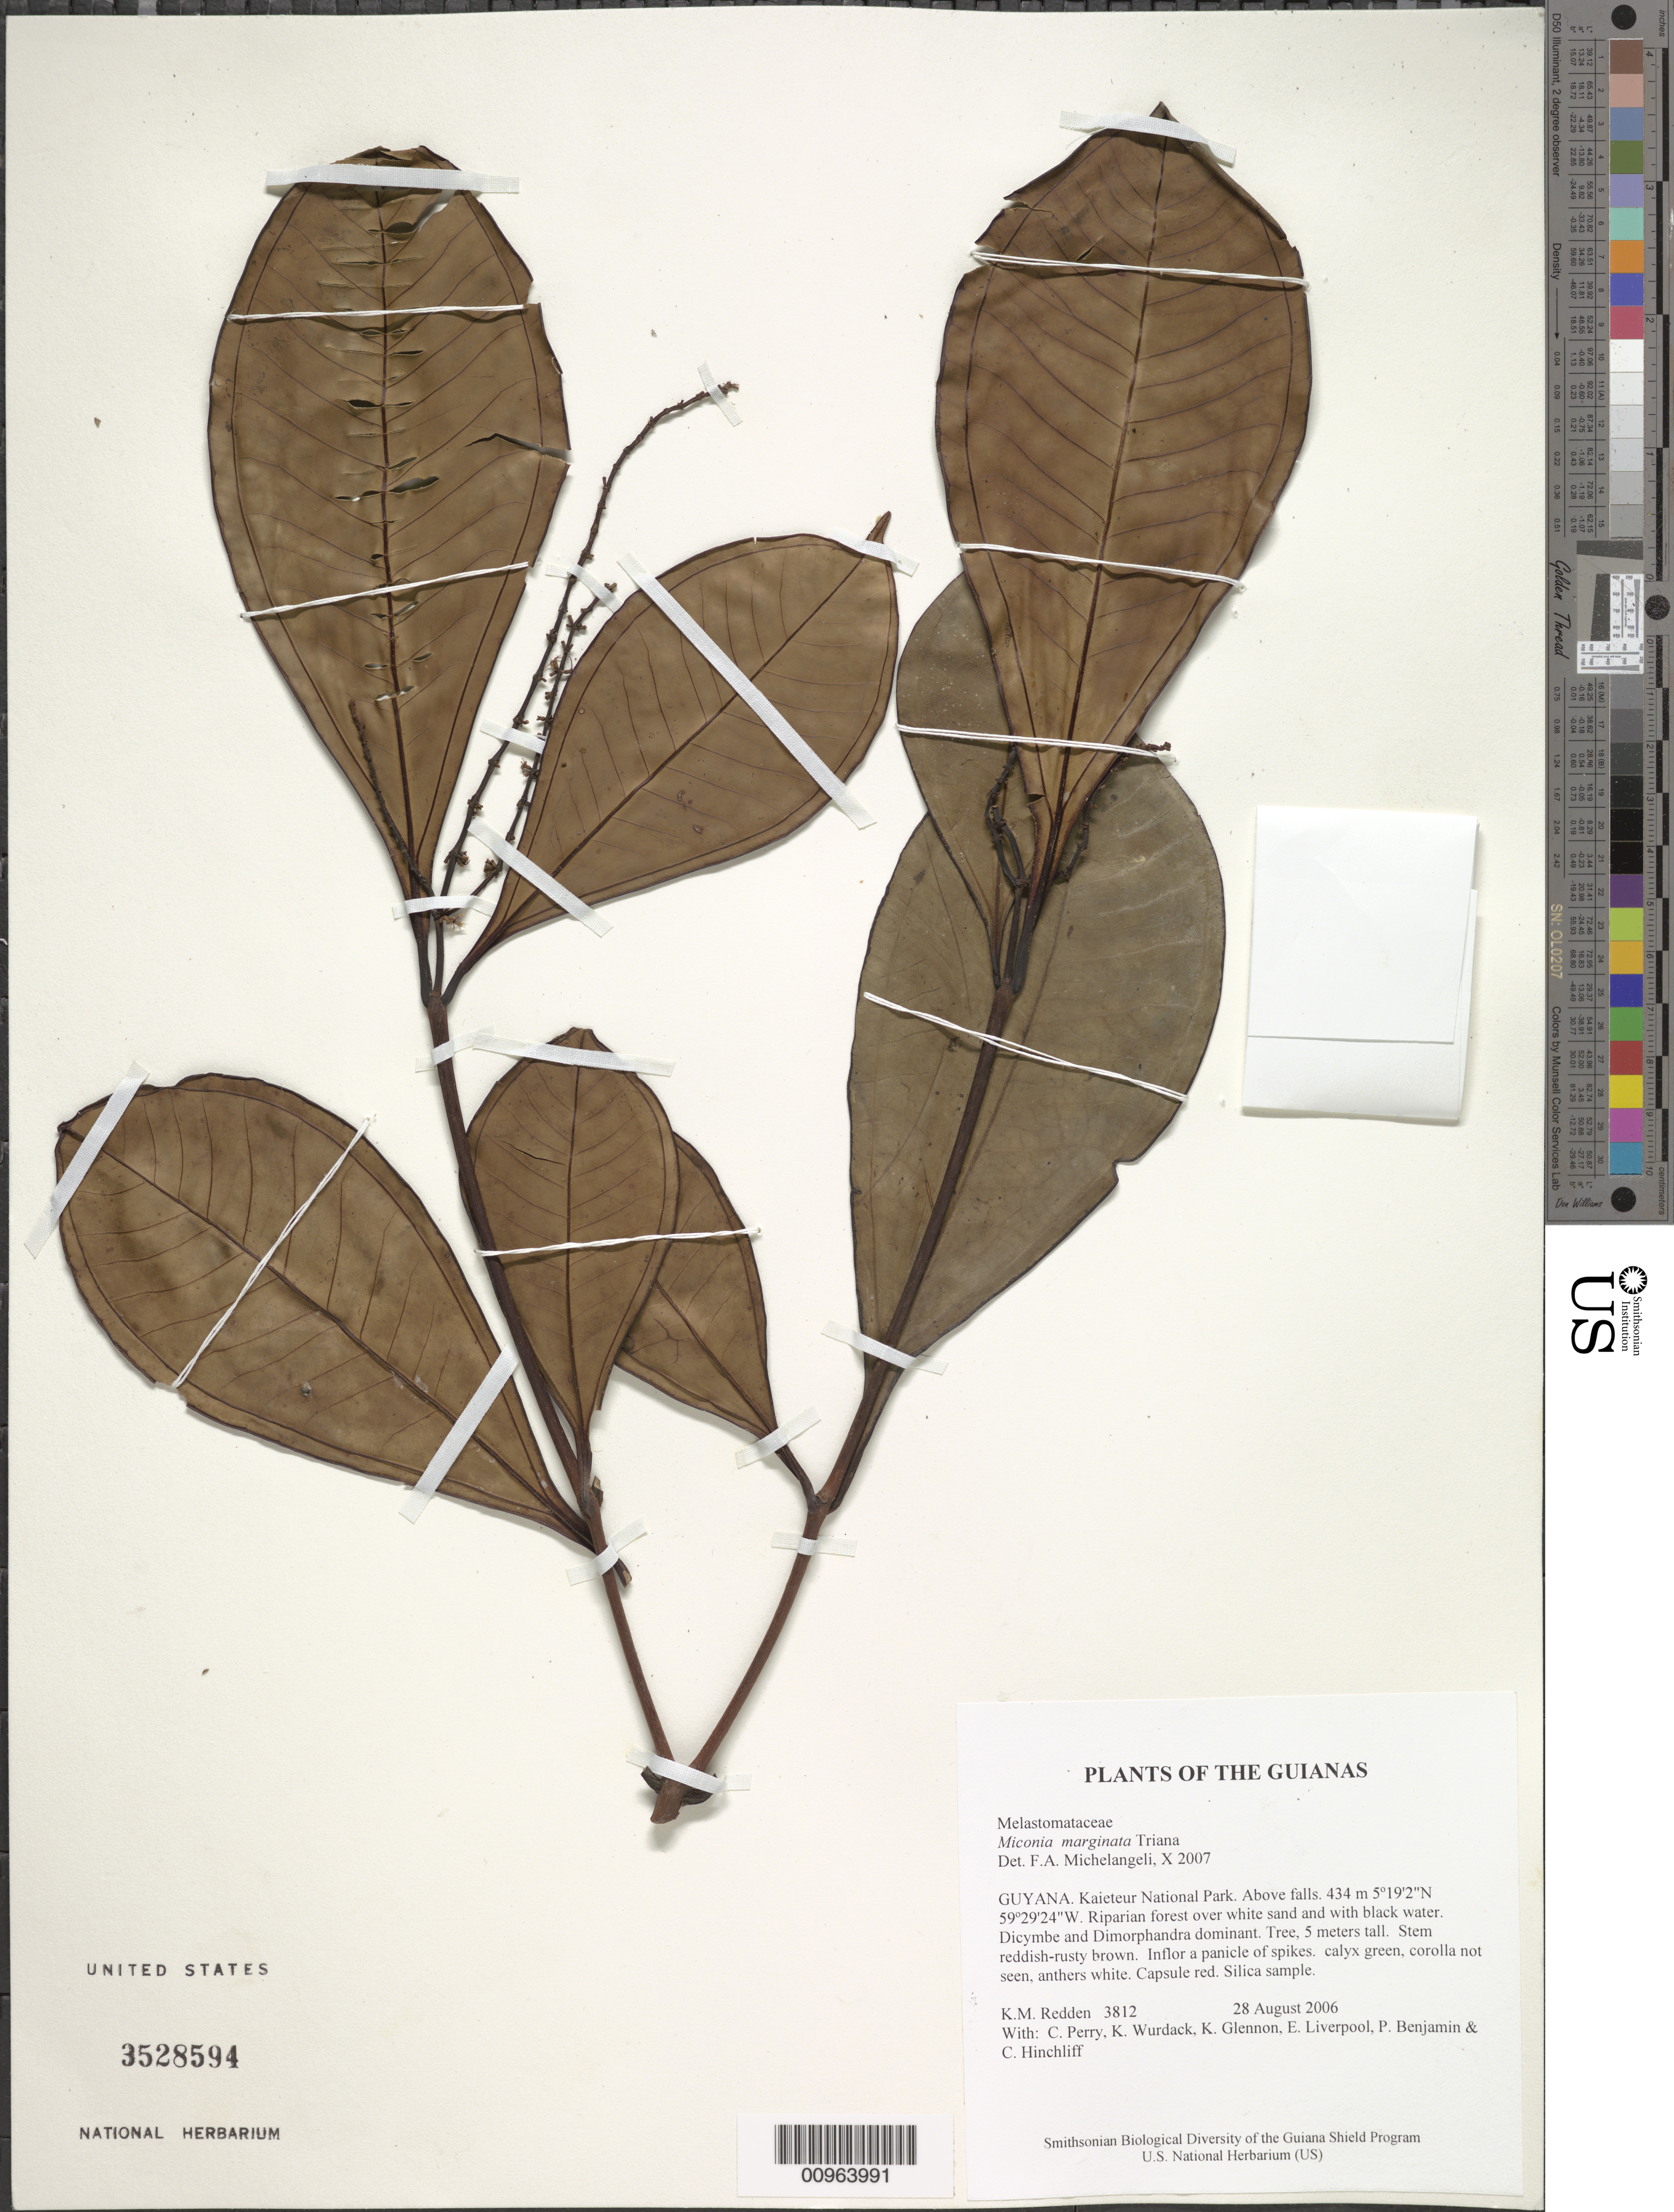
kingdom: Plantae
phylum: Tracheophyta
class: Magnoliopsida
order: Myrtales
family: Melastomataceae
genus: Miconia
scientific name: Miconia marginata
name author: Triana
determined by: Michelangeli, F. A.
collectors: K. M. Redden, C. Perry, K. Wurdack, K. Glennon, E. Liverpool, P. Benjamin & C. E. Hinchliff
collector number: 3812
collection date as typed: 28 August 2006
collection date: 2006-08-28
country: Guyana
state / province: Potaro-Siparuni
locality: Kaieteur National Park. Above falls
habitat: Riparian forest over white sand and with black water. Dicymbe and Dimorphandra dominant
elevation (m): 434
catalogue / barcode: US 3528594